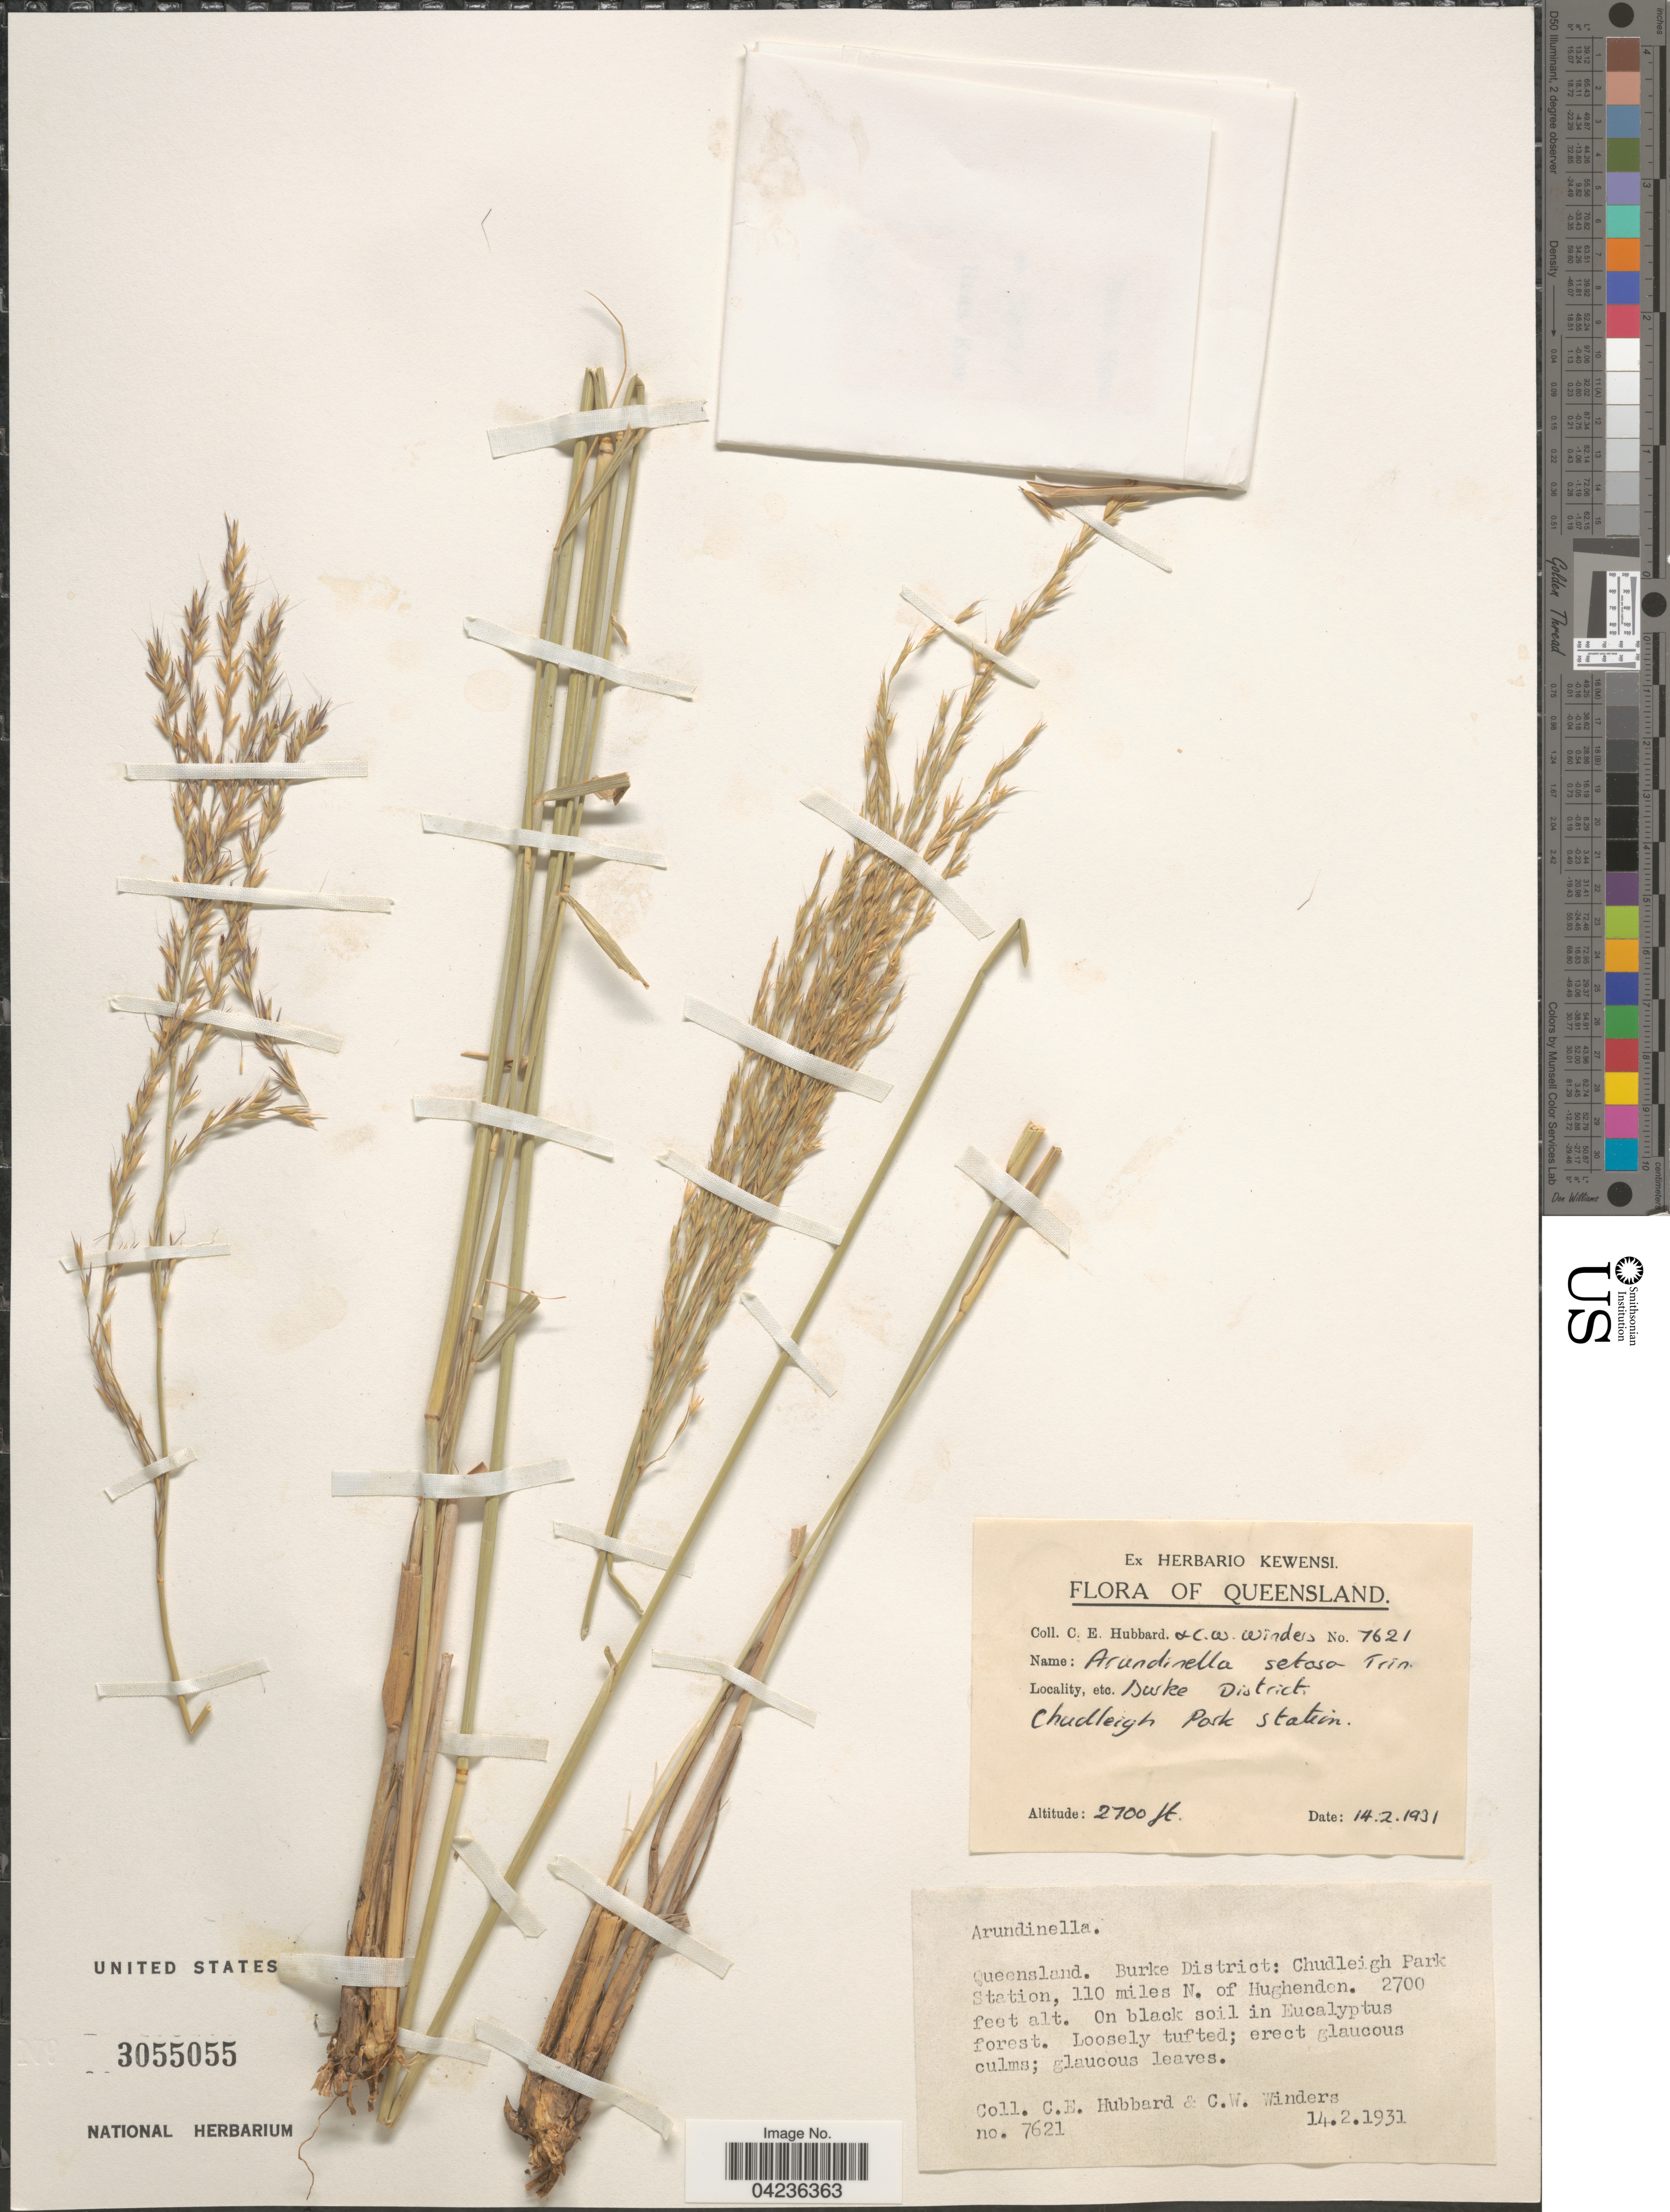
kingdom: Plantae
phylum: Tracheophyta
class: Liliopsida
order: Poales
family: Poaceae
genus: Arundinella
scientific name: Arundinella setosa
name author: Trin.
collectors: C. E. Hubbard & C. Winders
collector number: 7621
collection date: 1931-02-14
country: Australia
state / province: Queensland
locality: Burke District: Chudleigh Park Station, 110 miles N. of Hughenden. On black soil on Eucalyptus forest.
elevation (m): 823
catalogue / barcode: US 3055055